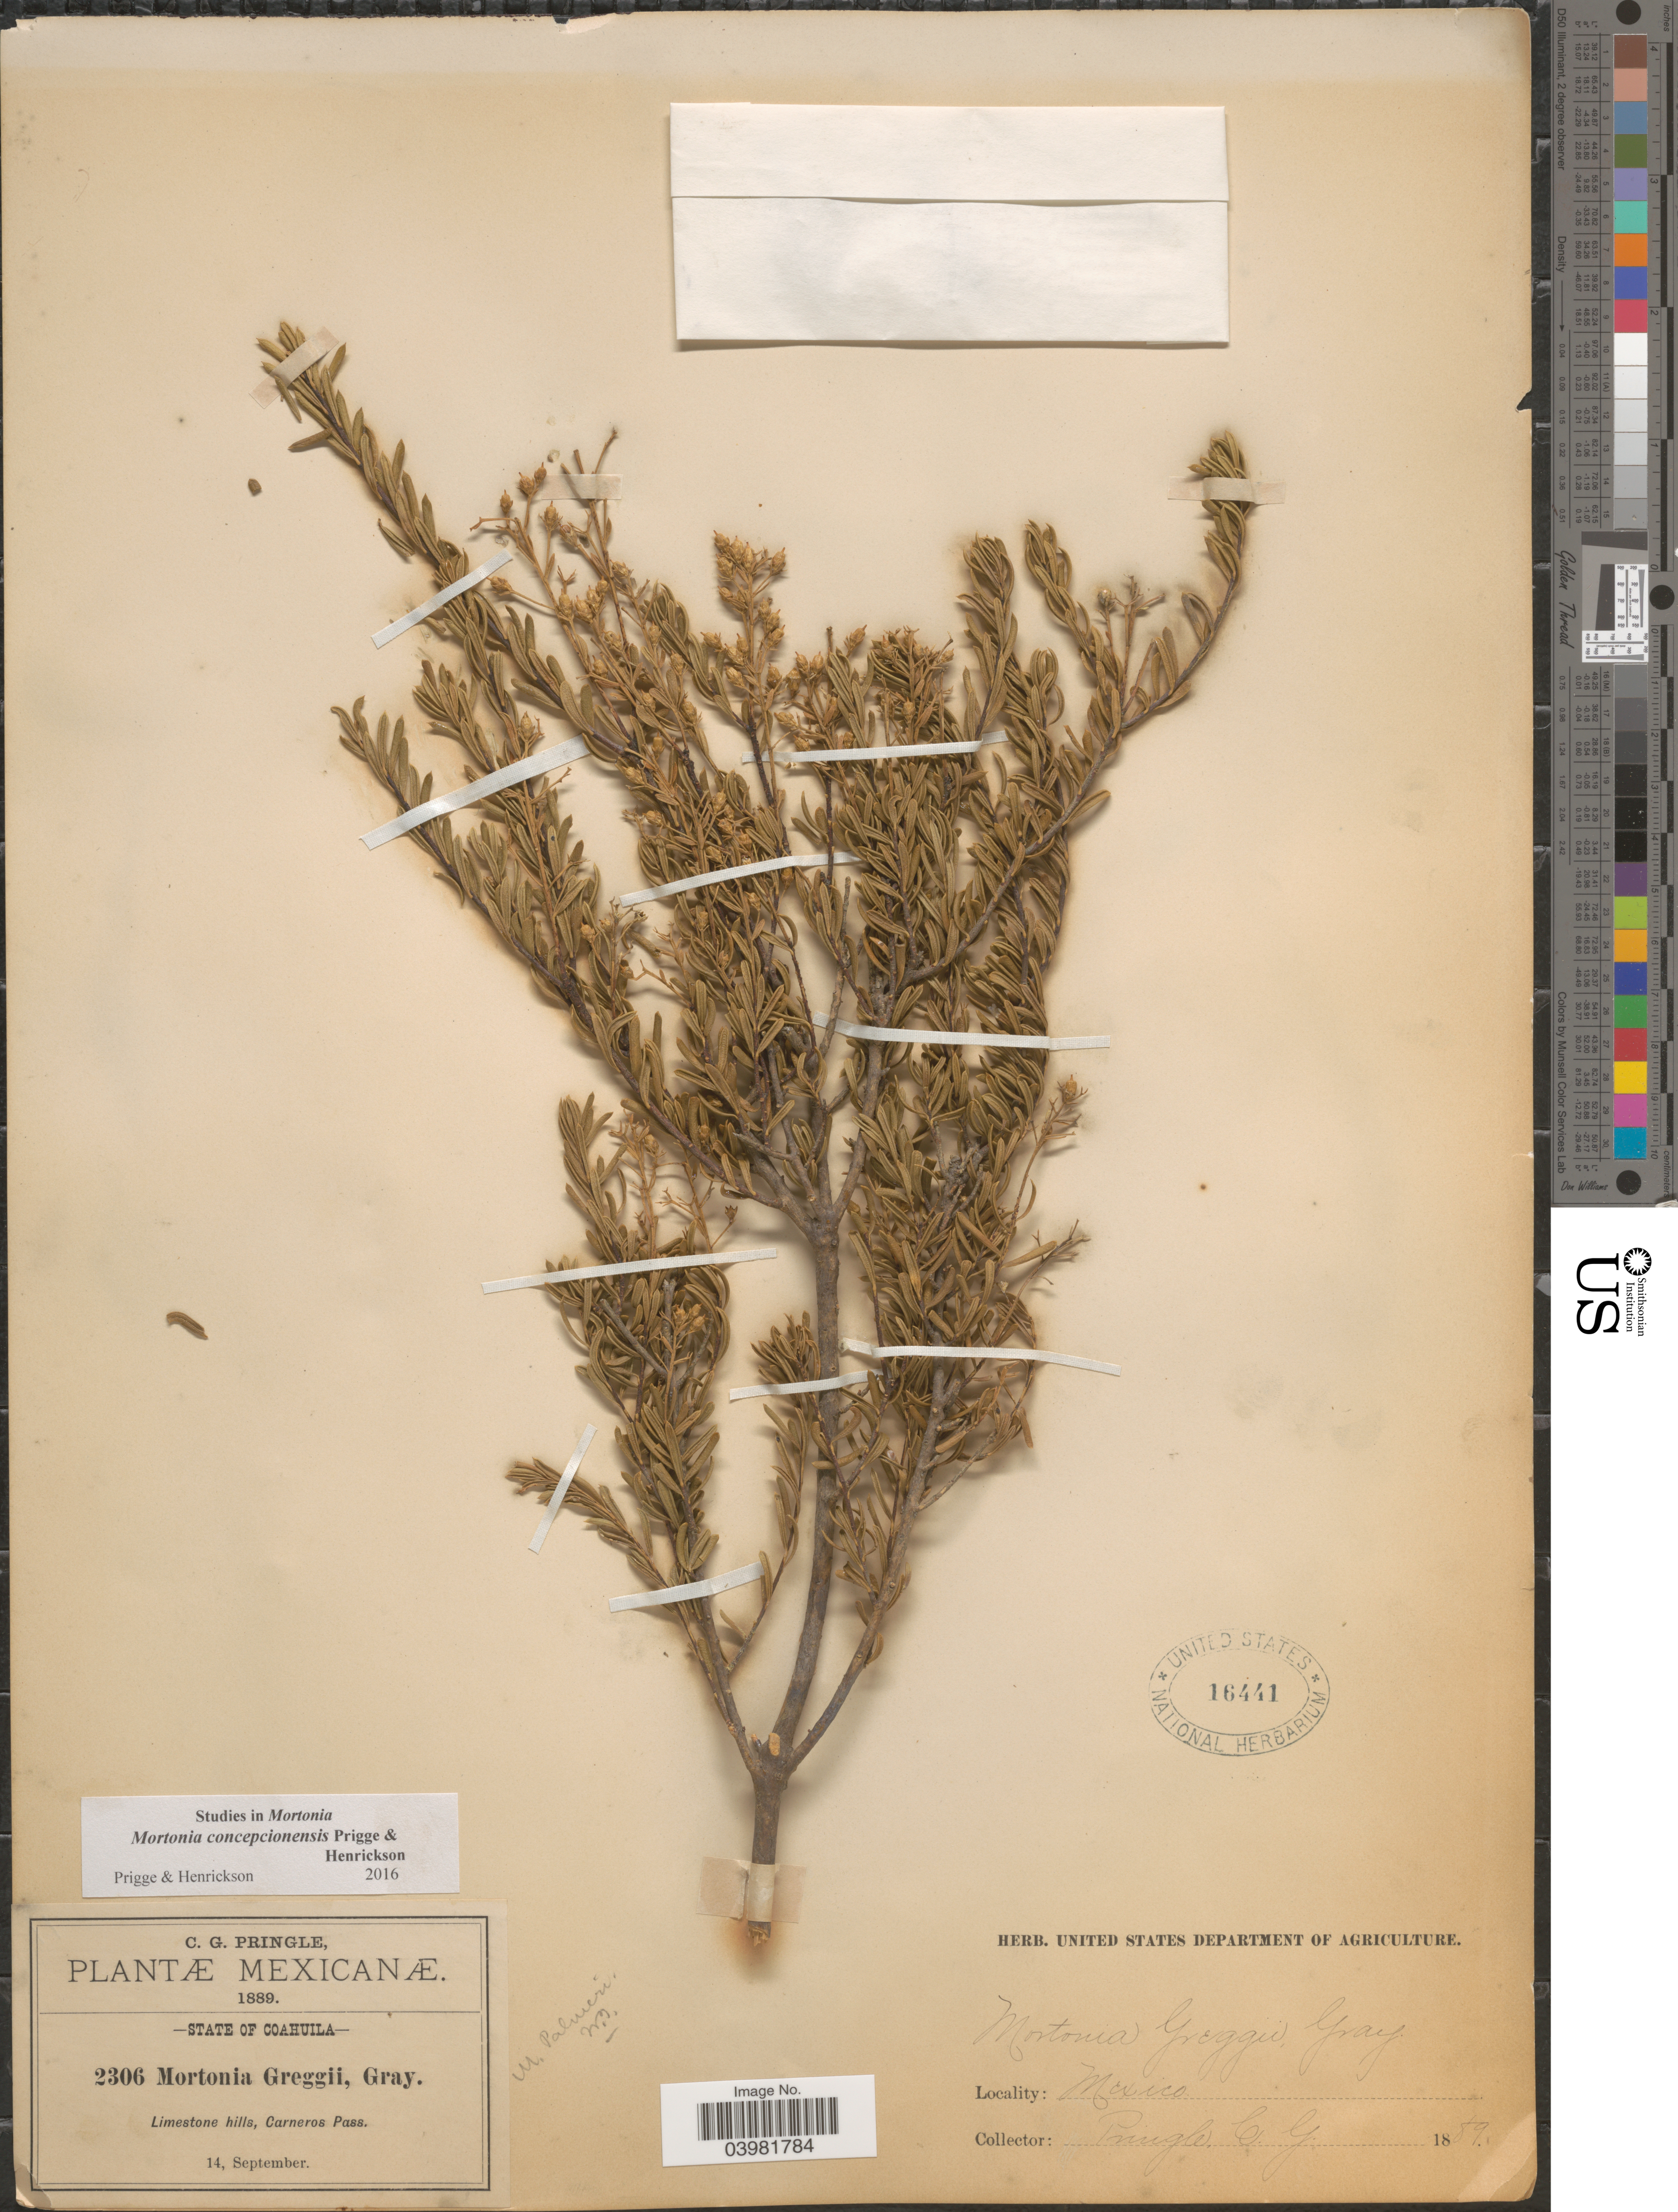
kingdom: Plantae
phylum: Tracheophyta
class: Magnoliopsida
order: Celastrales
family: Celastraceae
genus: Mortonia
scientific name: Mortonia palmeri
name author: Hemsl.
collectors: C. G. Pringle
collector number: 2306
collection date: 1889-09-14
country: Mexico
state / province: Coahuila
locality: Carneros Pass.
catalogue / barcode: US 16441